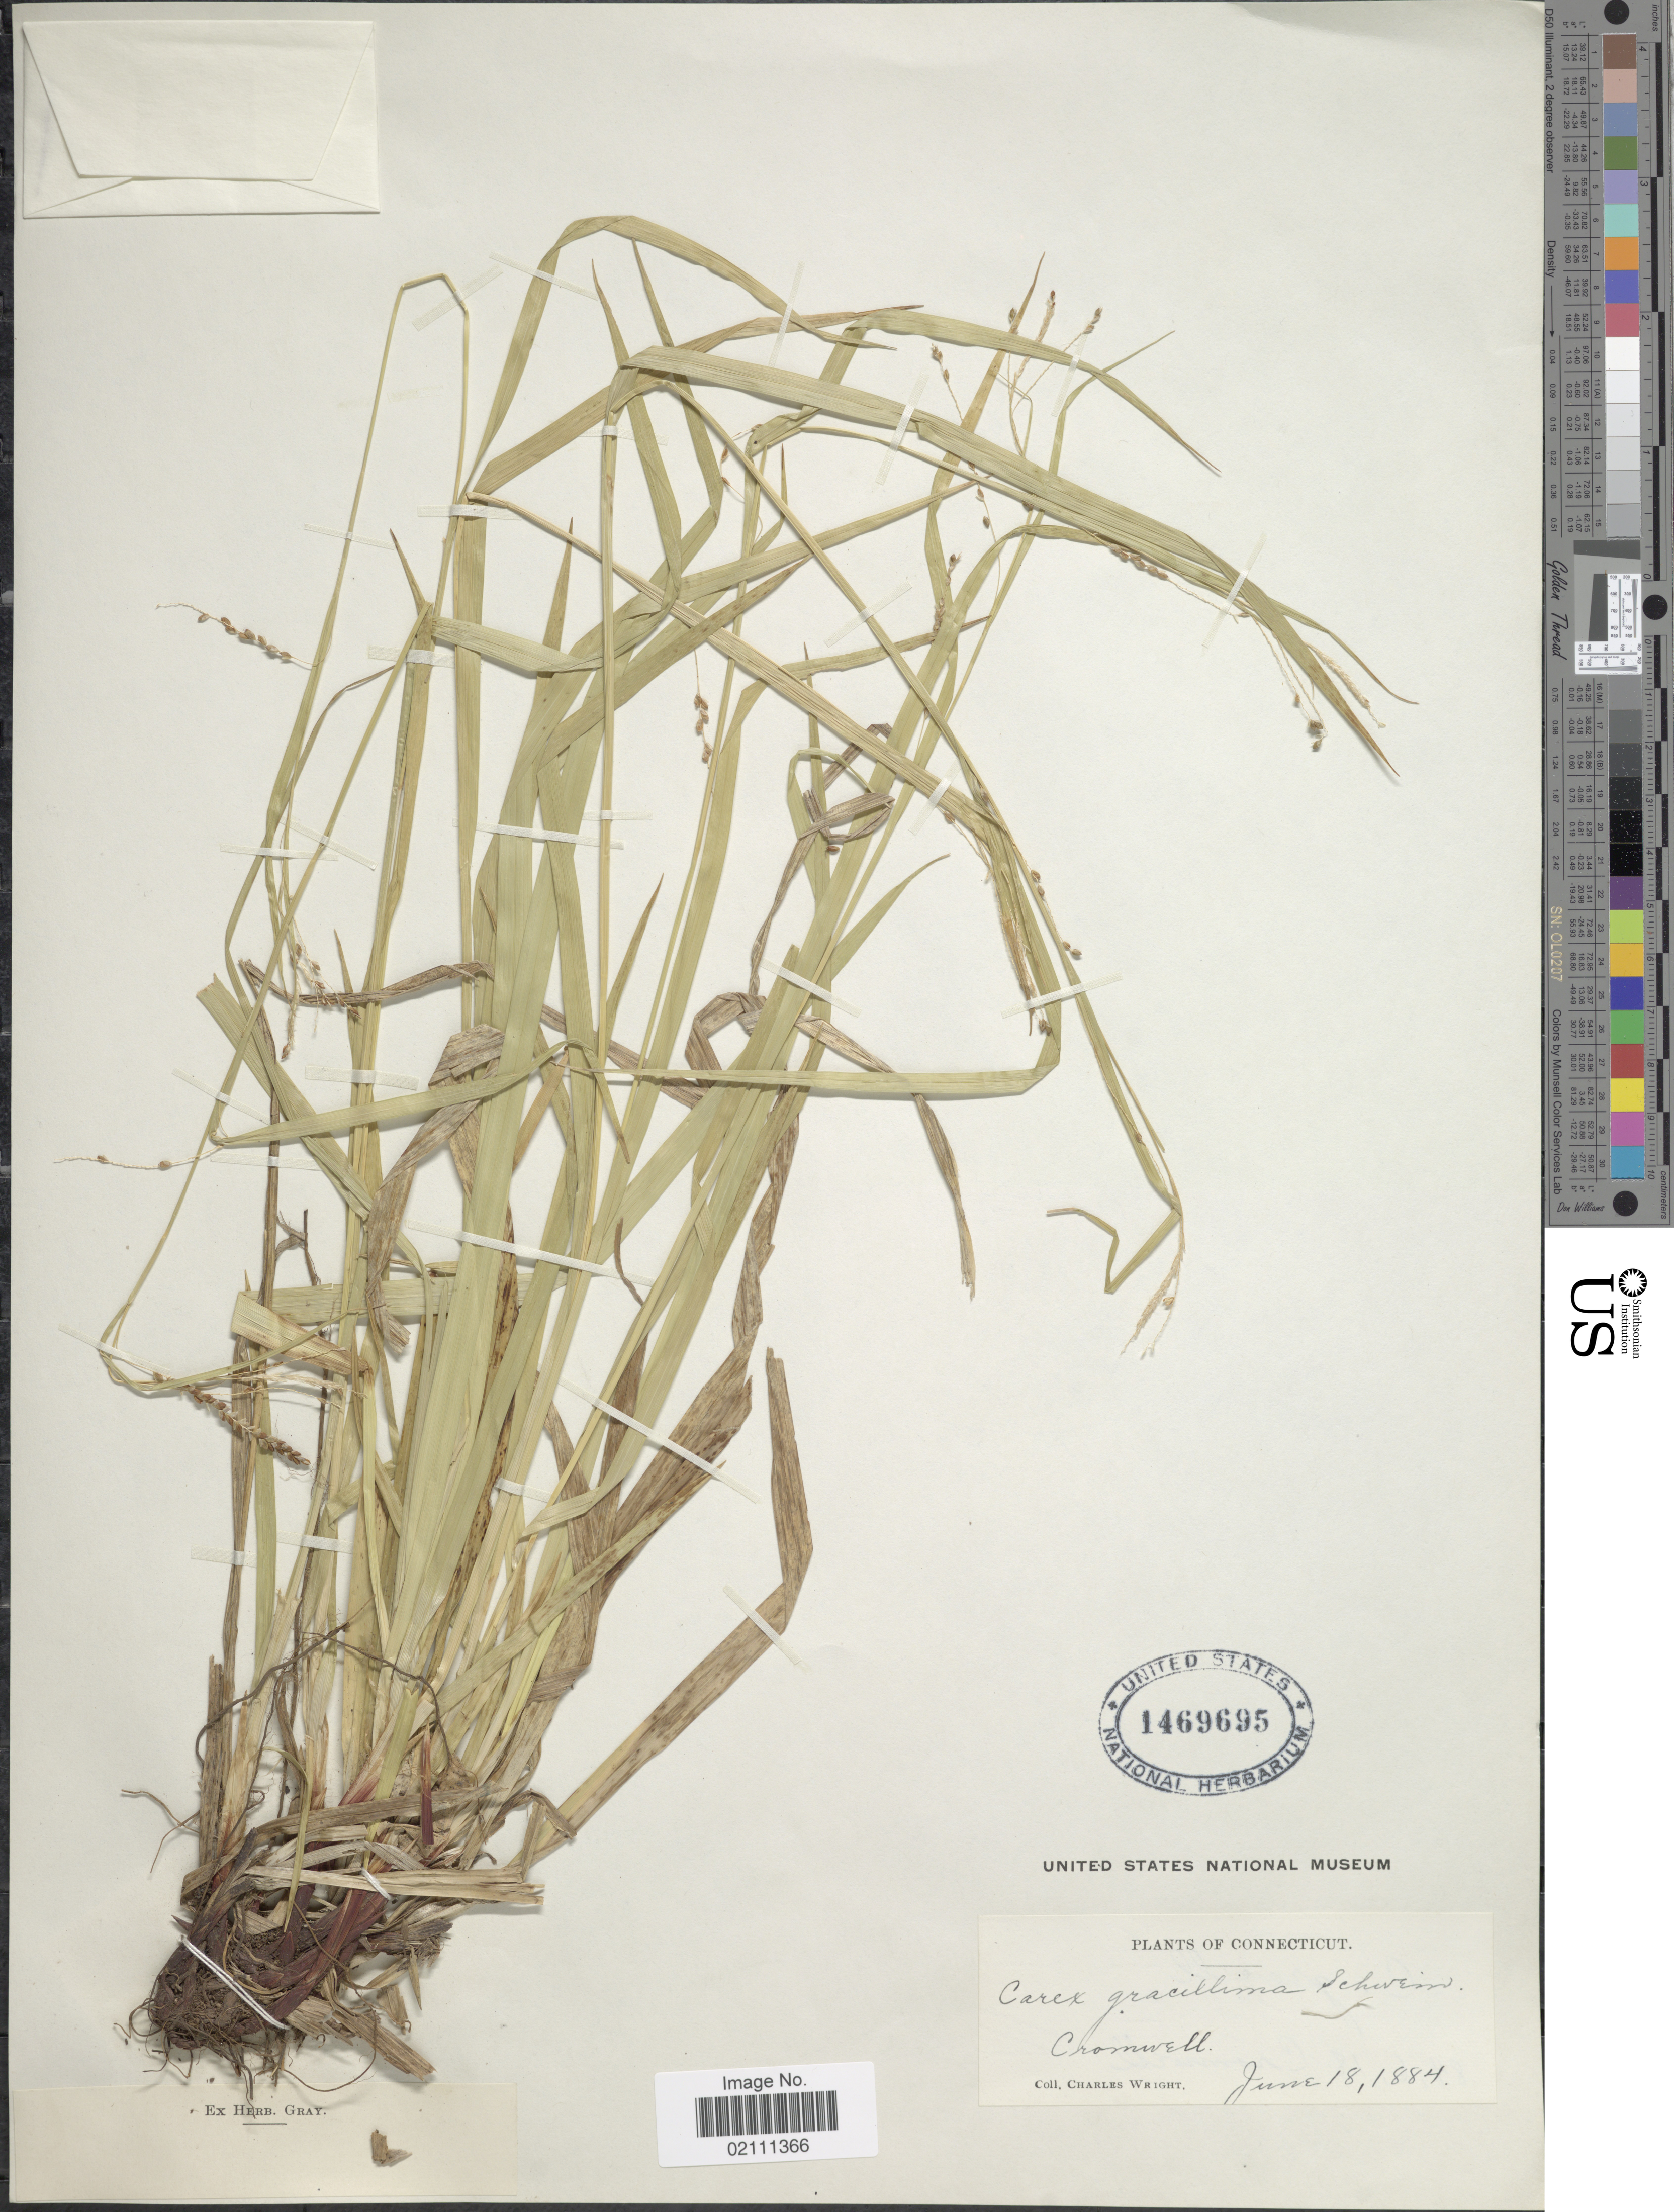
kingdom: Plantae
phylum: Tracheophyta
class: Liliopsida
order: Poales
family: Cyperaceae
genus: Carex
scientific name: Carex gracillima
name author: Schwein.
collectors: C. Wright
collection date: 1884-06-18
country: United States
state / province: Connecticut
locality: Cromwell.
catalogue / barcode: US 1469695